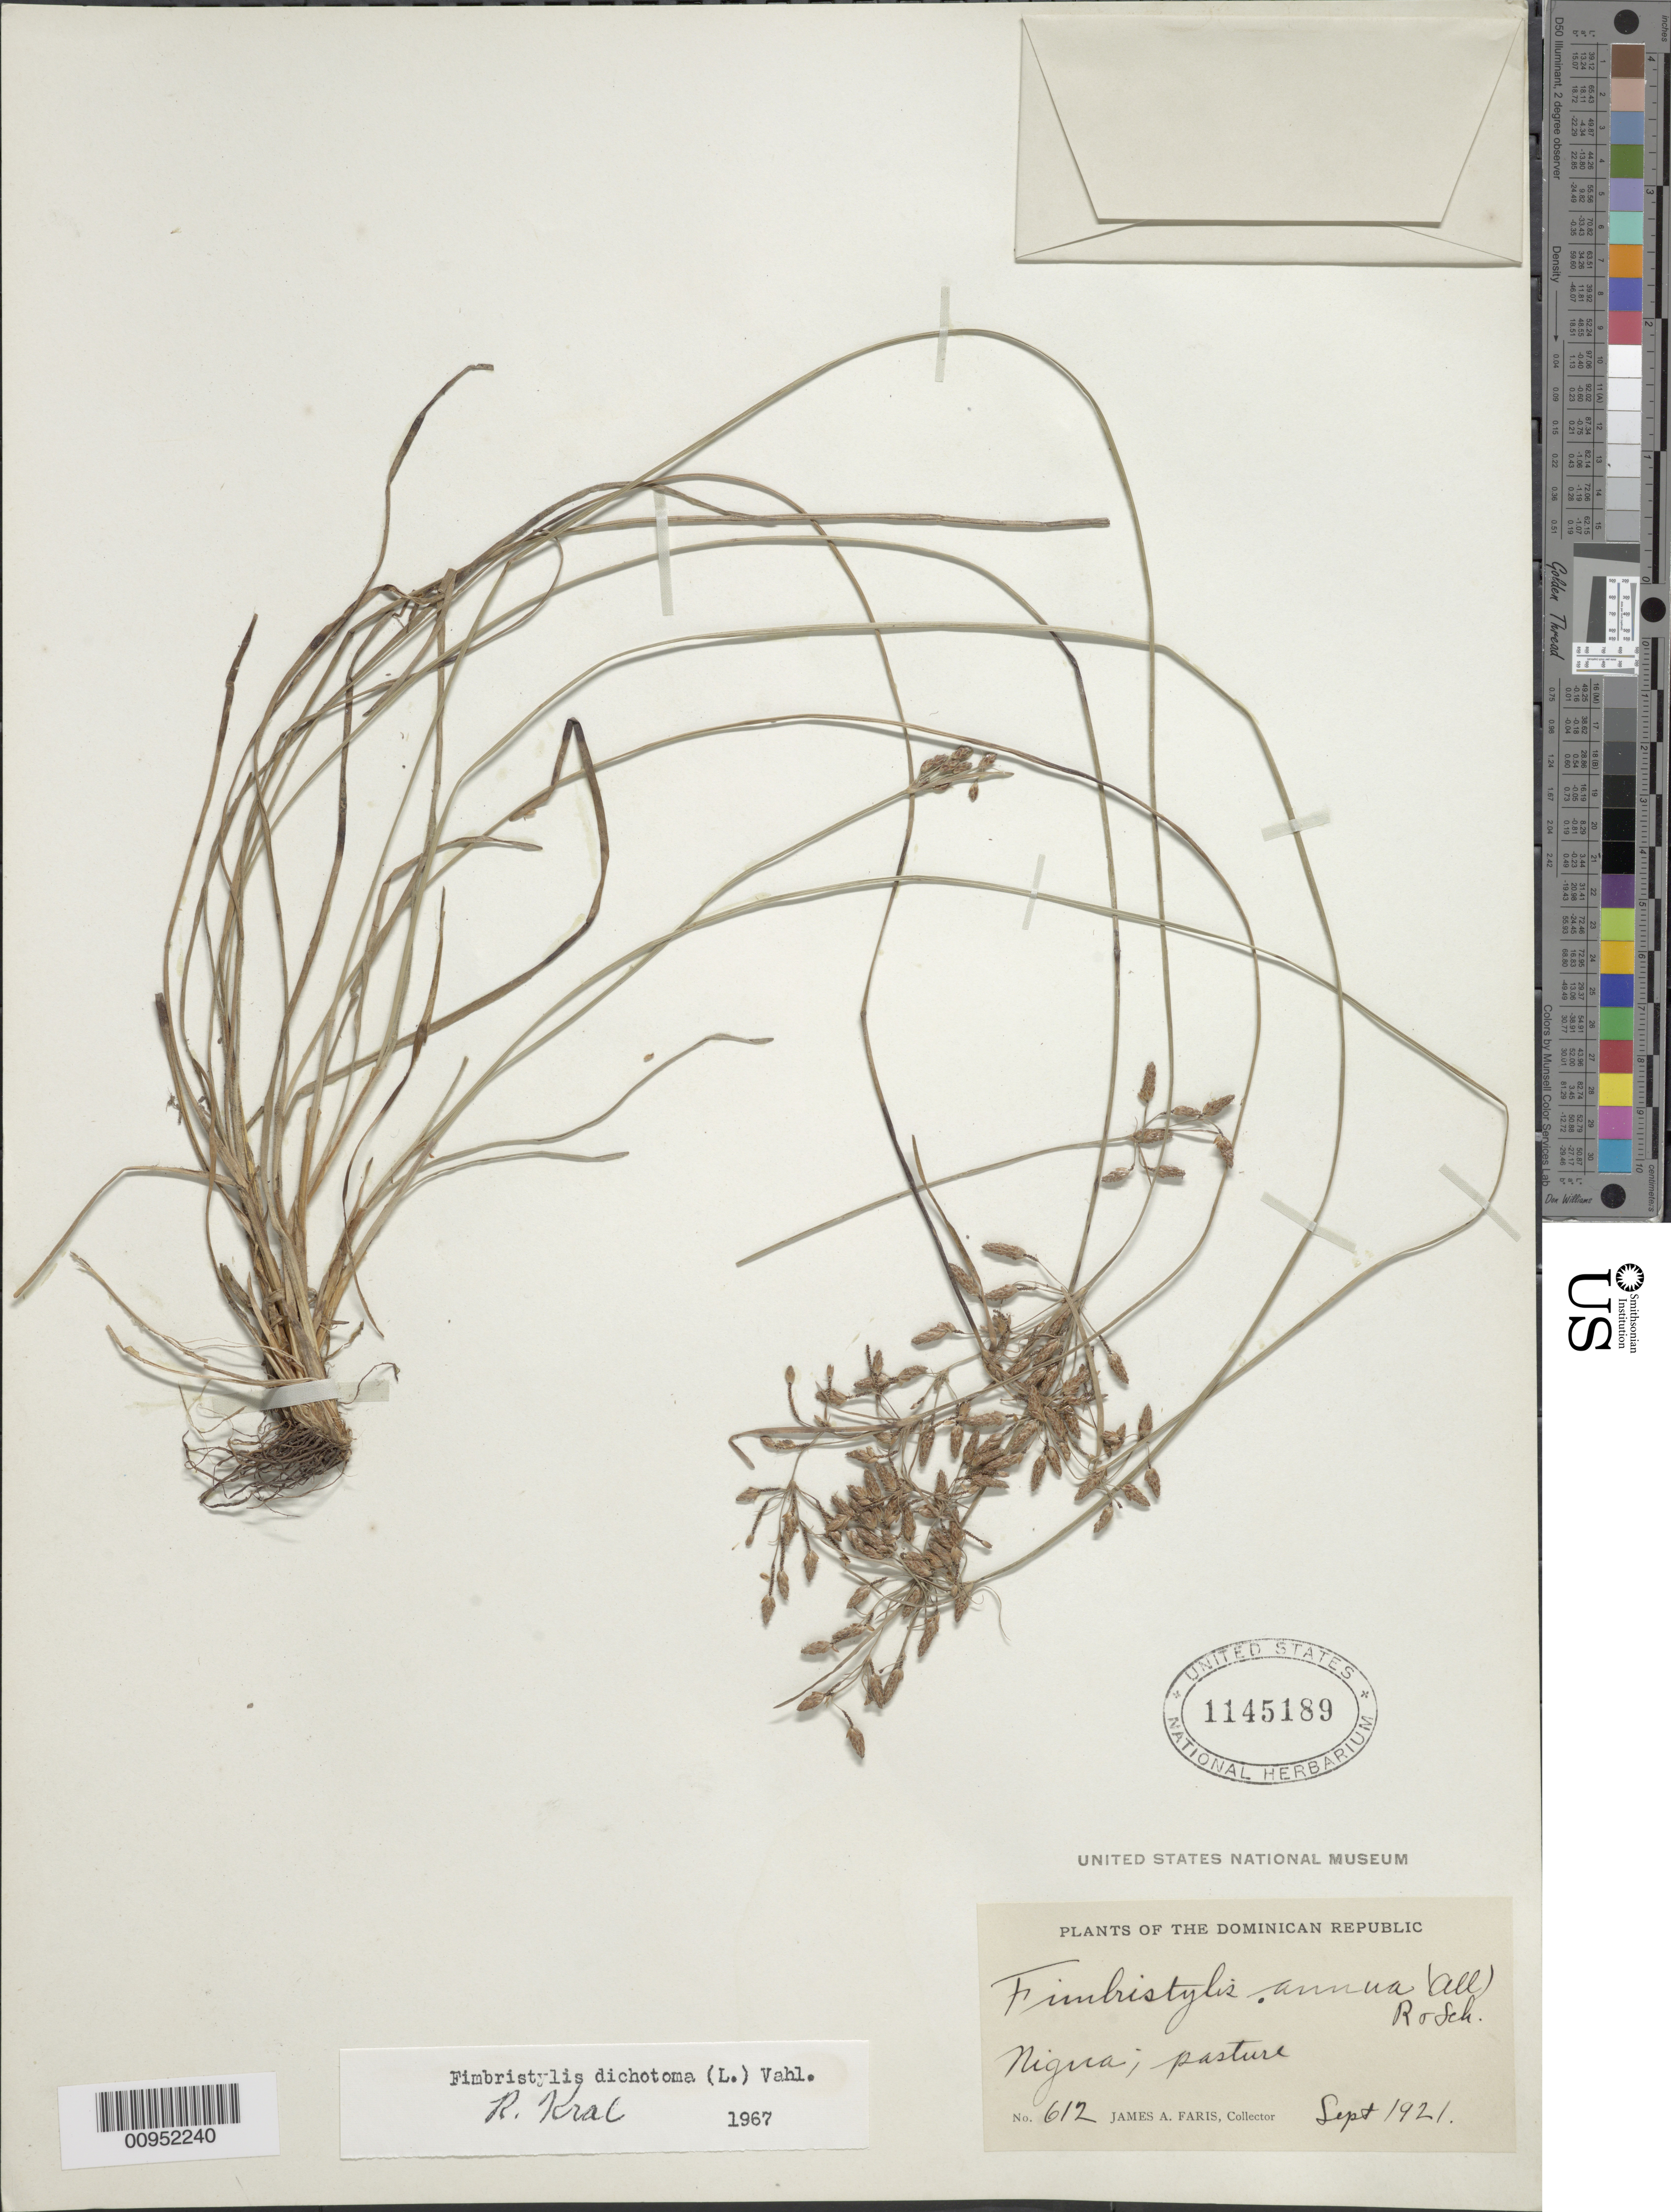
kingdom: Plantae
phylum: Tracheophyta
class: Liliopsida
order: Poales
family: Cyperaceae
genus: Fimbristylis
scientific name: Fimbristylis dichotoma subsp. dichotoma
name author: (L.) Vahl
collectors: J. Faris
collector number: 612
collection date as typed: Sep 1921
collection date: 1921-09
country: Dominican Republic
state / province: San Cristóbal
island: Hispaniola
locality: Nigua, pasture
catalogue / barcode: US 1145189